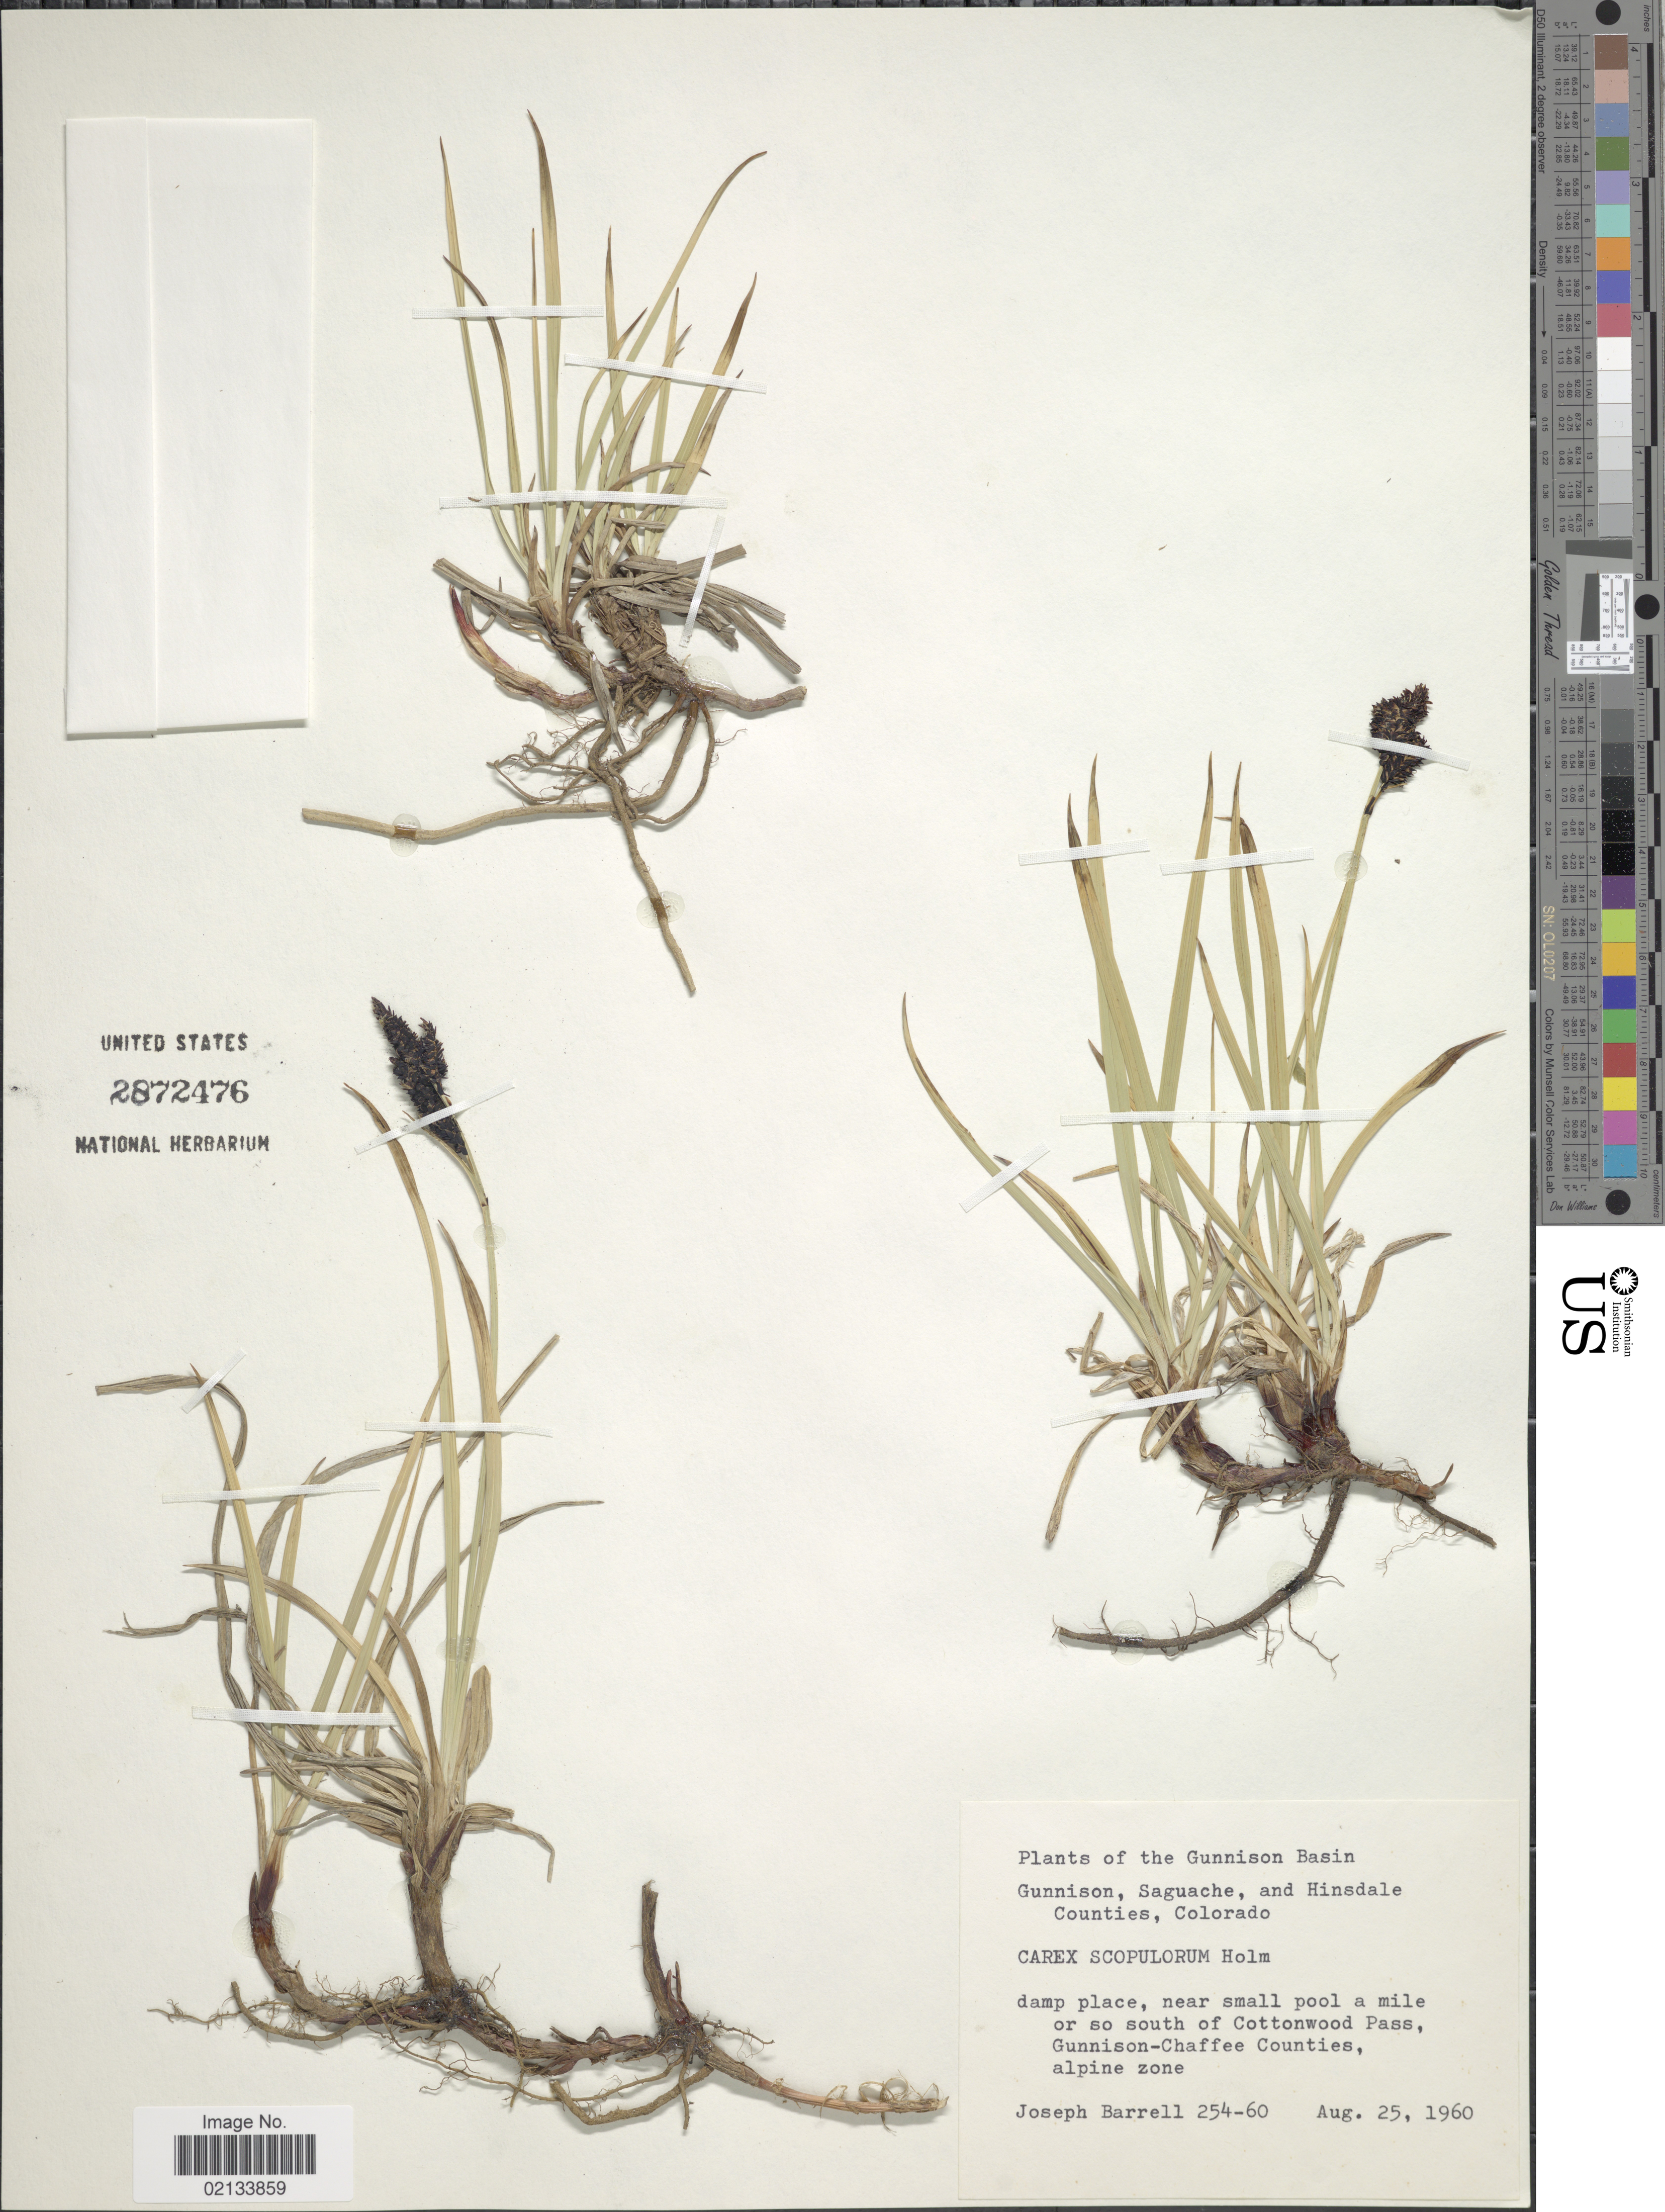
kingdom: Plantae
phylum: Tracheophyta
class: Liliopsida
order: Poales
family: Cyperaceae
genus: Carex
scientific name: Carex scopulorum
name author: Holm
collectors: J. Barrell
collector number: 254-60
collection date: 1960-08-25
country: United States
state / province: Colorado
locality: The Gunnison Basin, Gunnison, Saguache, and Hinsdale Counties, near small pool a mile or so south of Cottonwood Pass, Gunnison-Chaffee Counties.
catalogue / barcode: US 2872476